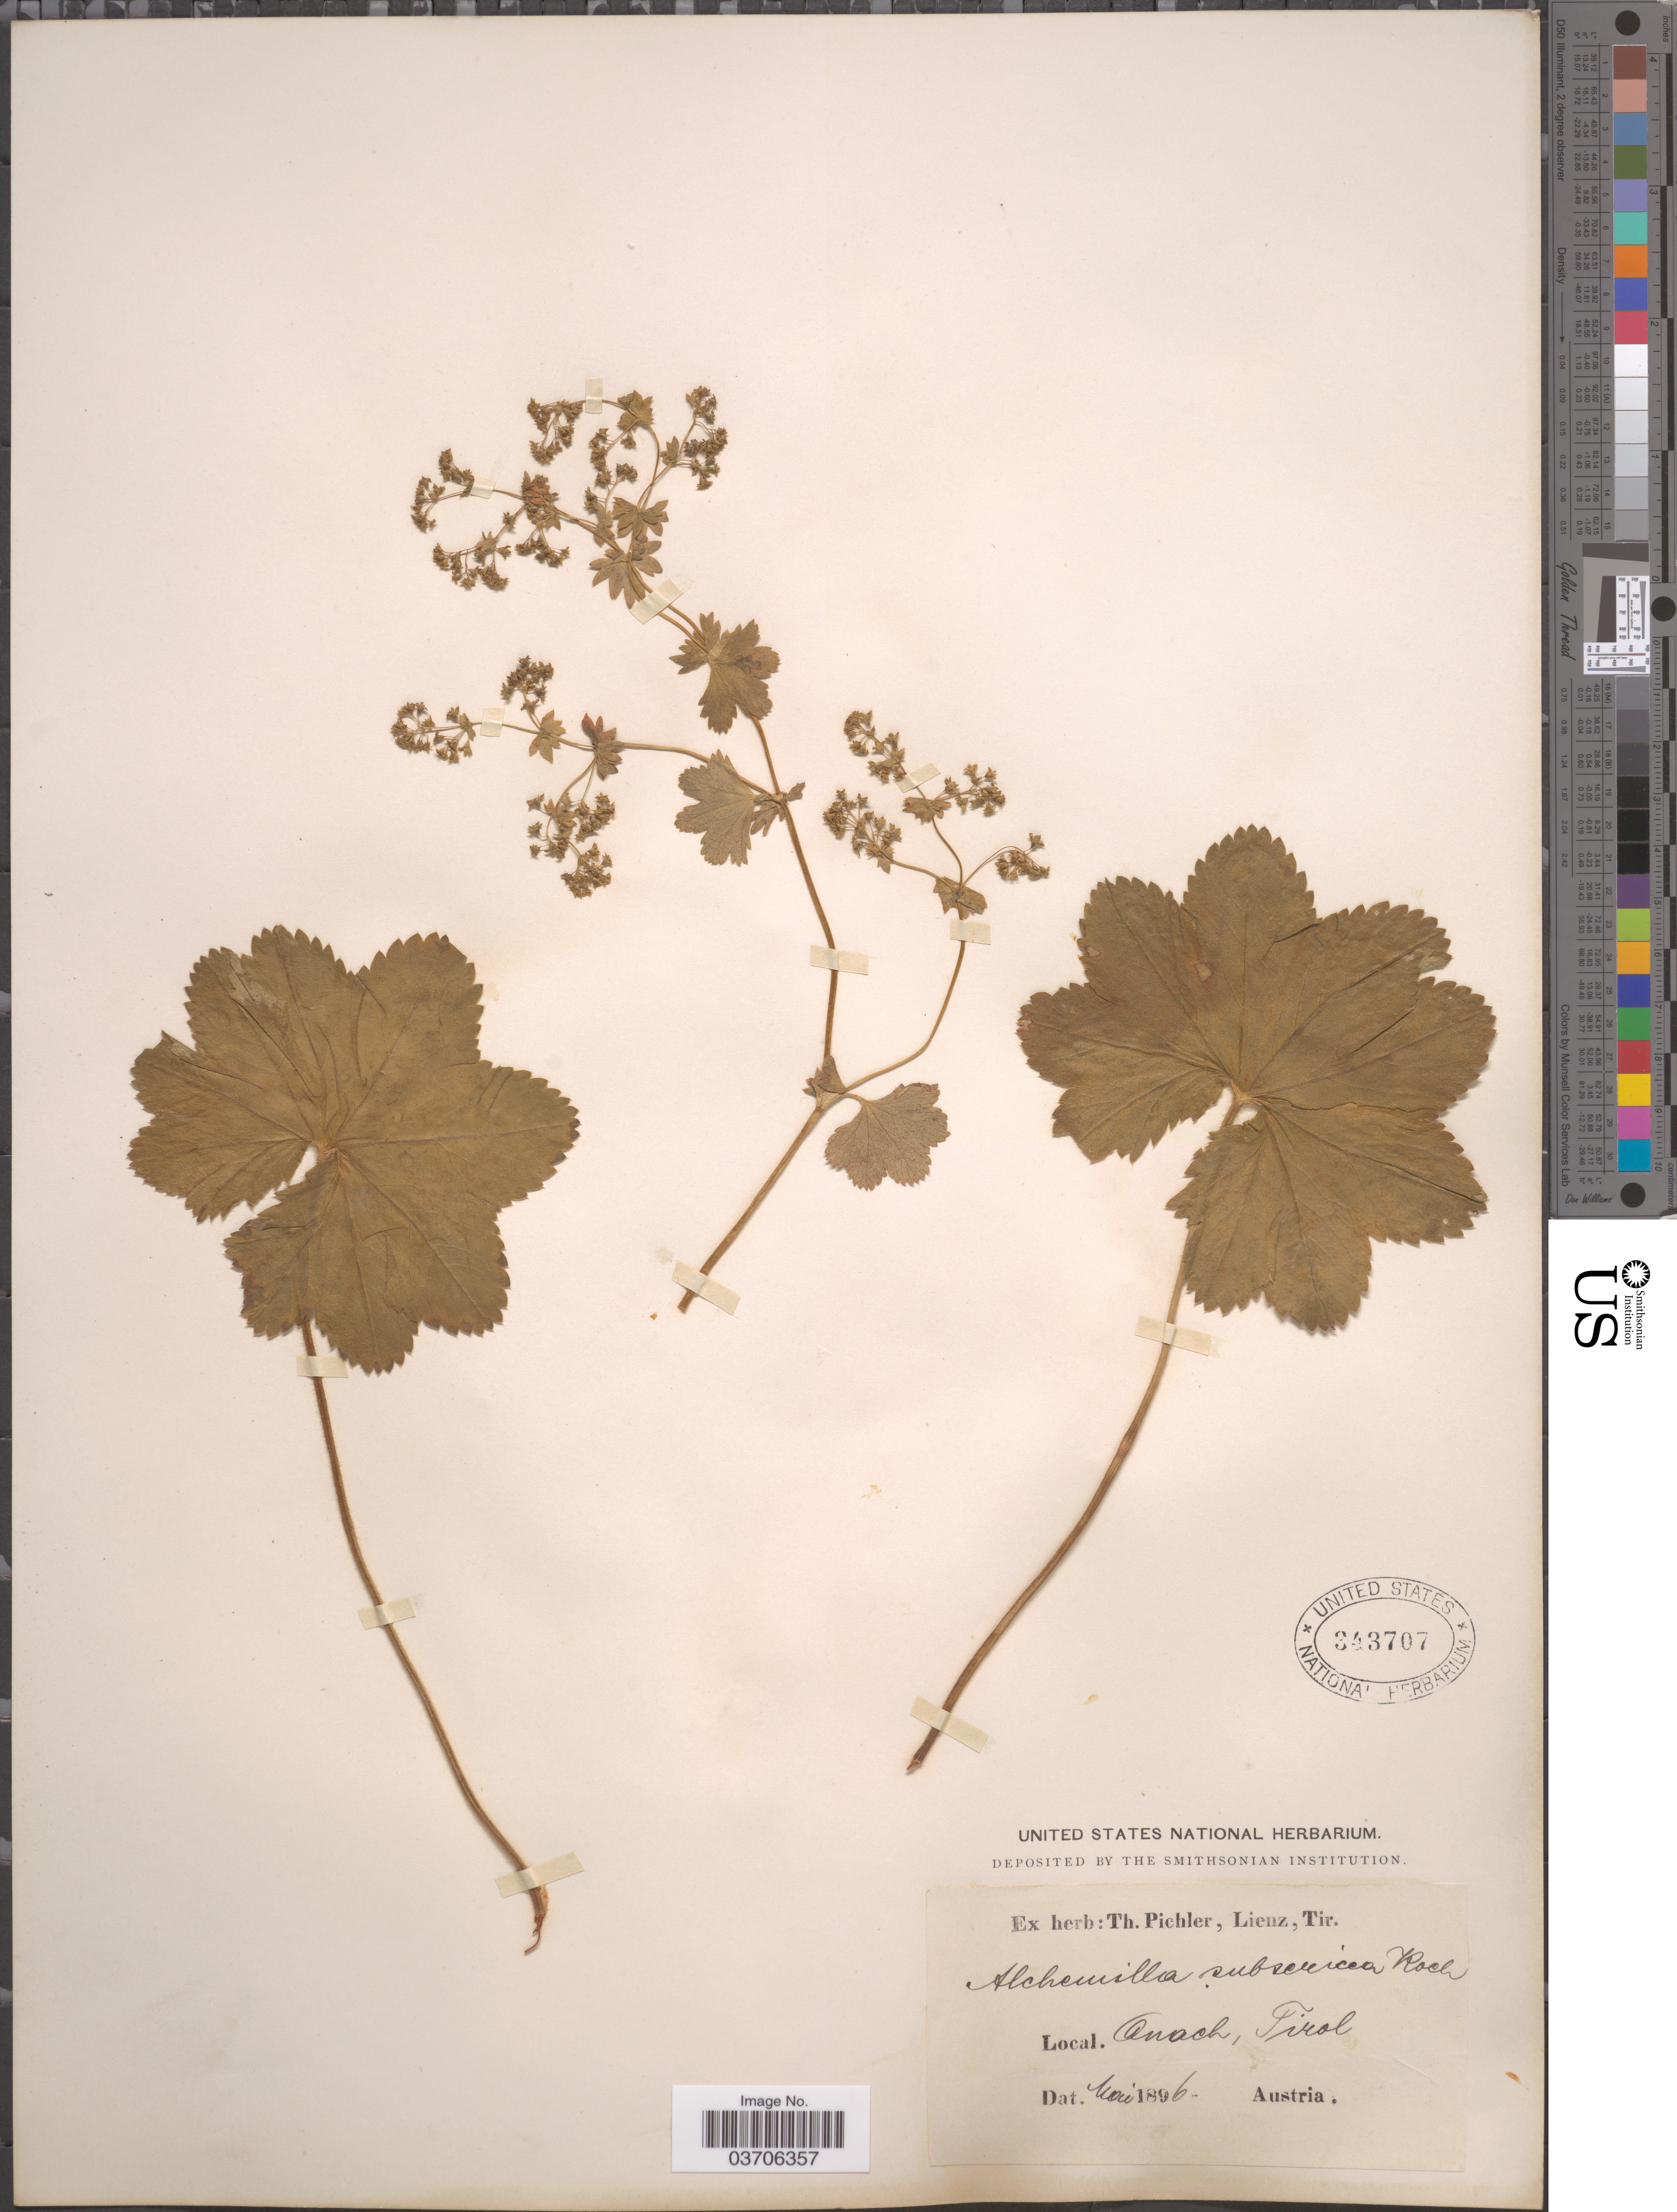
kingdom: Plantae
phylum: Tracheophyta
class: Magnoliopsida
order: Rosales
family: Rosaceae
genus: Alchemilla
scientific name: Alchemilla subsericea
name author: Reut.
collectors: ex herb. T. Pichler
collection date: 1896-05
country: Italy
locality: Onach, Tirol, Austria [locality is now in Italy]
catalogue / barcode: US 343707